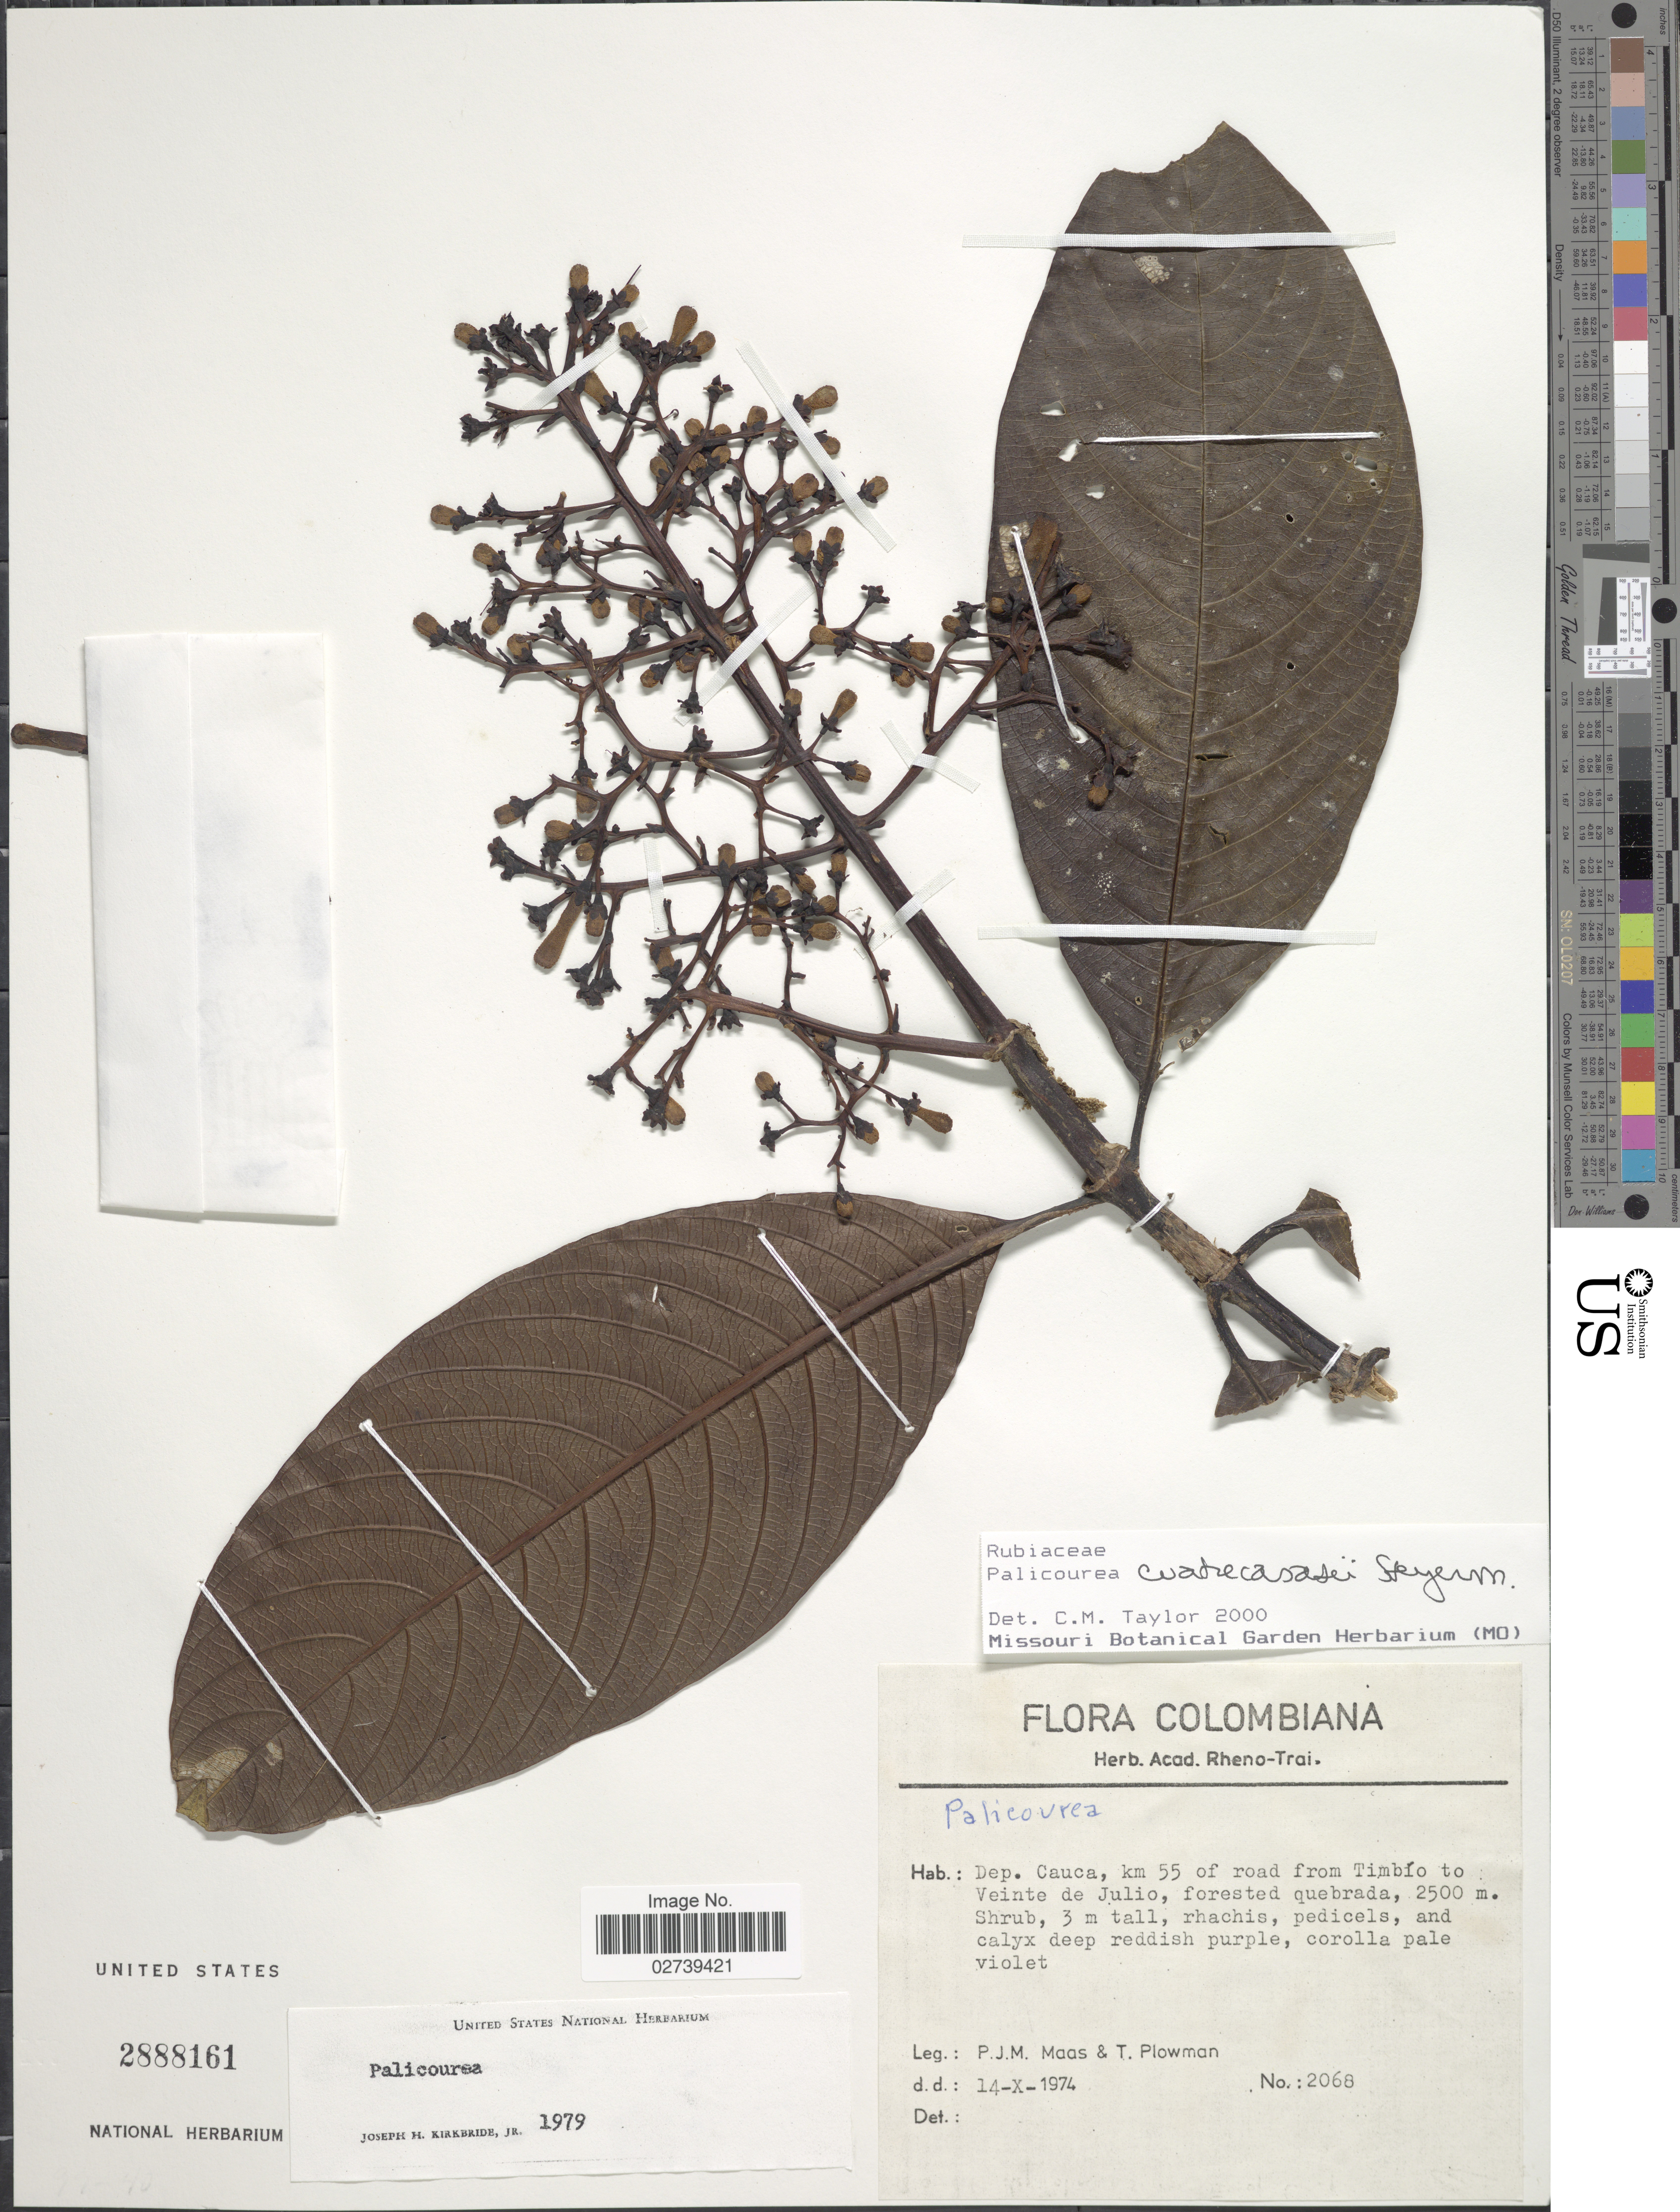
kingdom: Plantae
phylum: Tracheophyta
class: Magnoliopsida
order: Gentianales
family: Rubiaceae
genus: Palicourea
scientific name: Palicourea cuatrecasasii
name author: Standl. ex Steyerm.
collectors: P. Maas & T. Plowman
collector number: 2068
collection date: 1974-10-14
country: Colombia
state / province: Cauca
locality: Colombiana, km 55 of road from Timbio to Veinte de Julio, forested quebrada.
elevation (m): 2500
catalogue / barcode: US 2888161